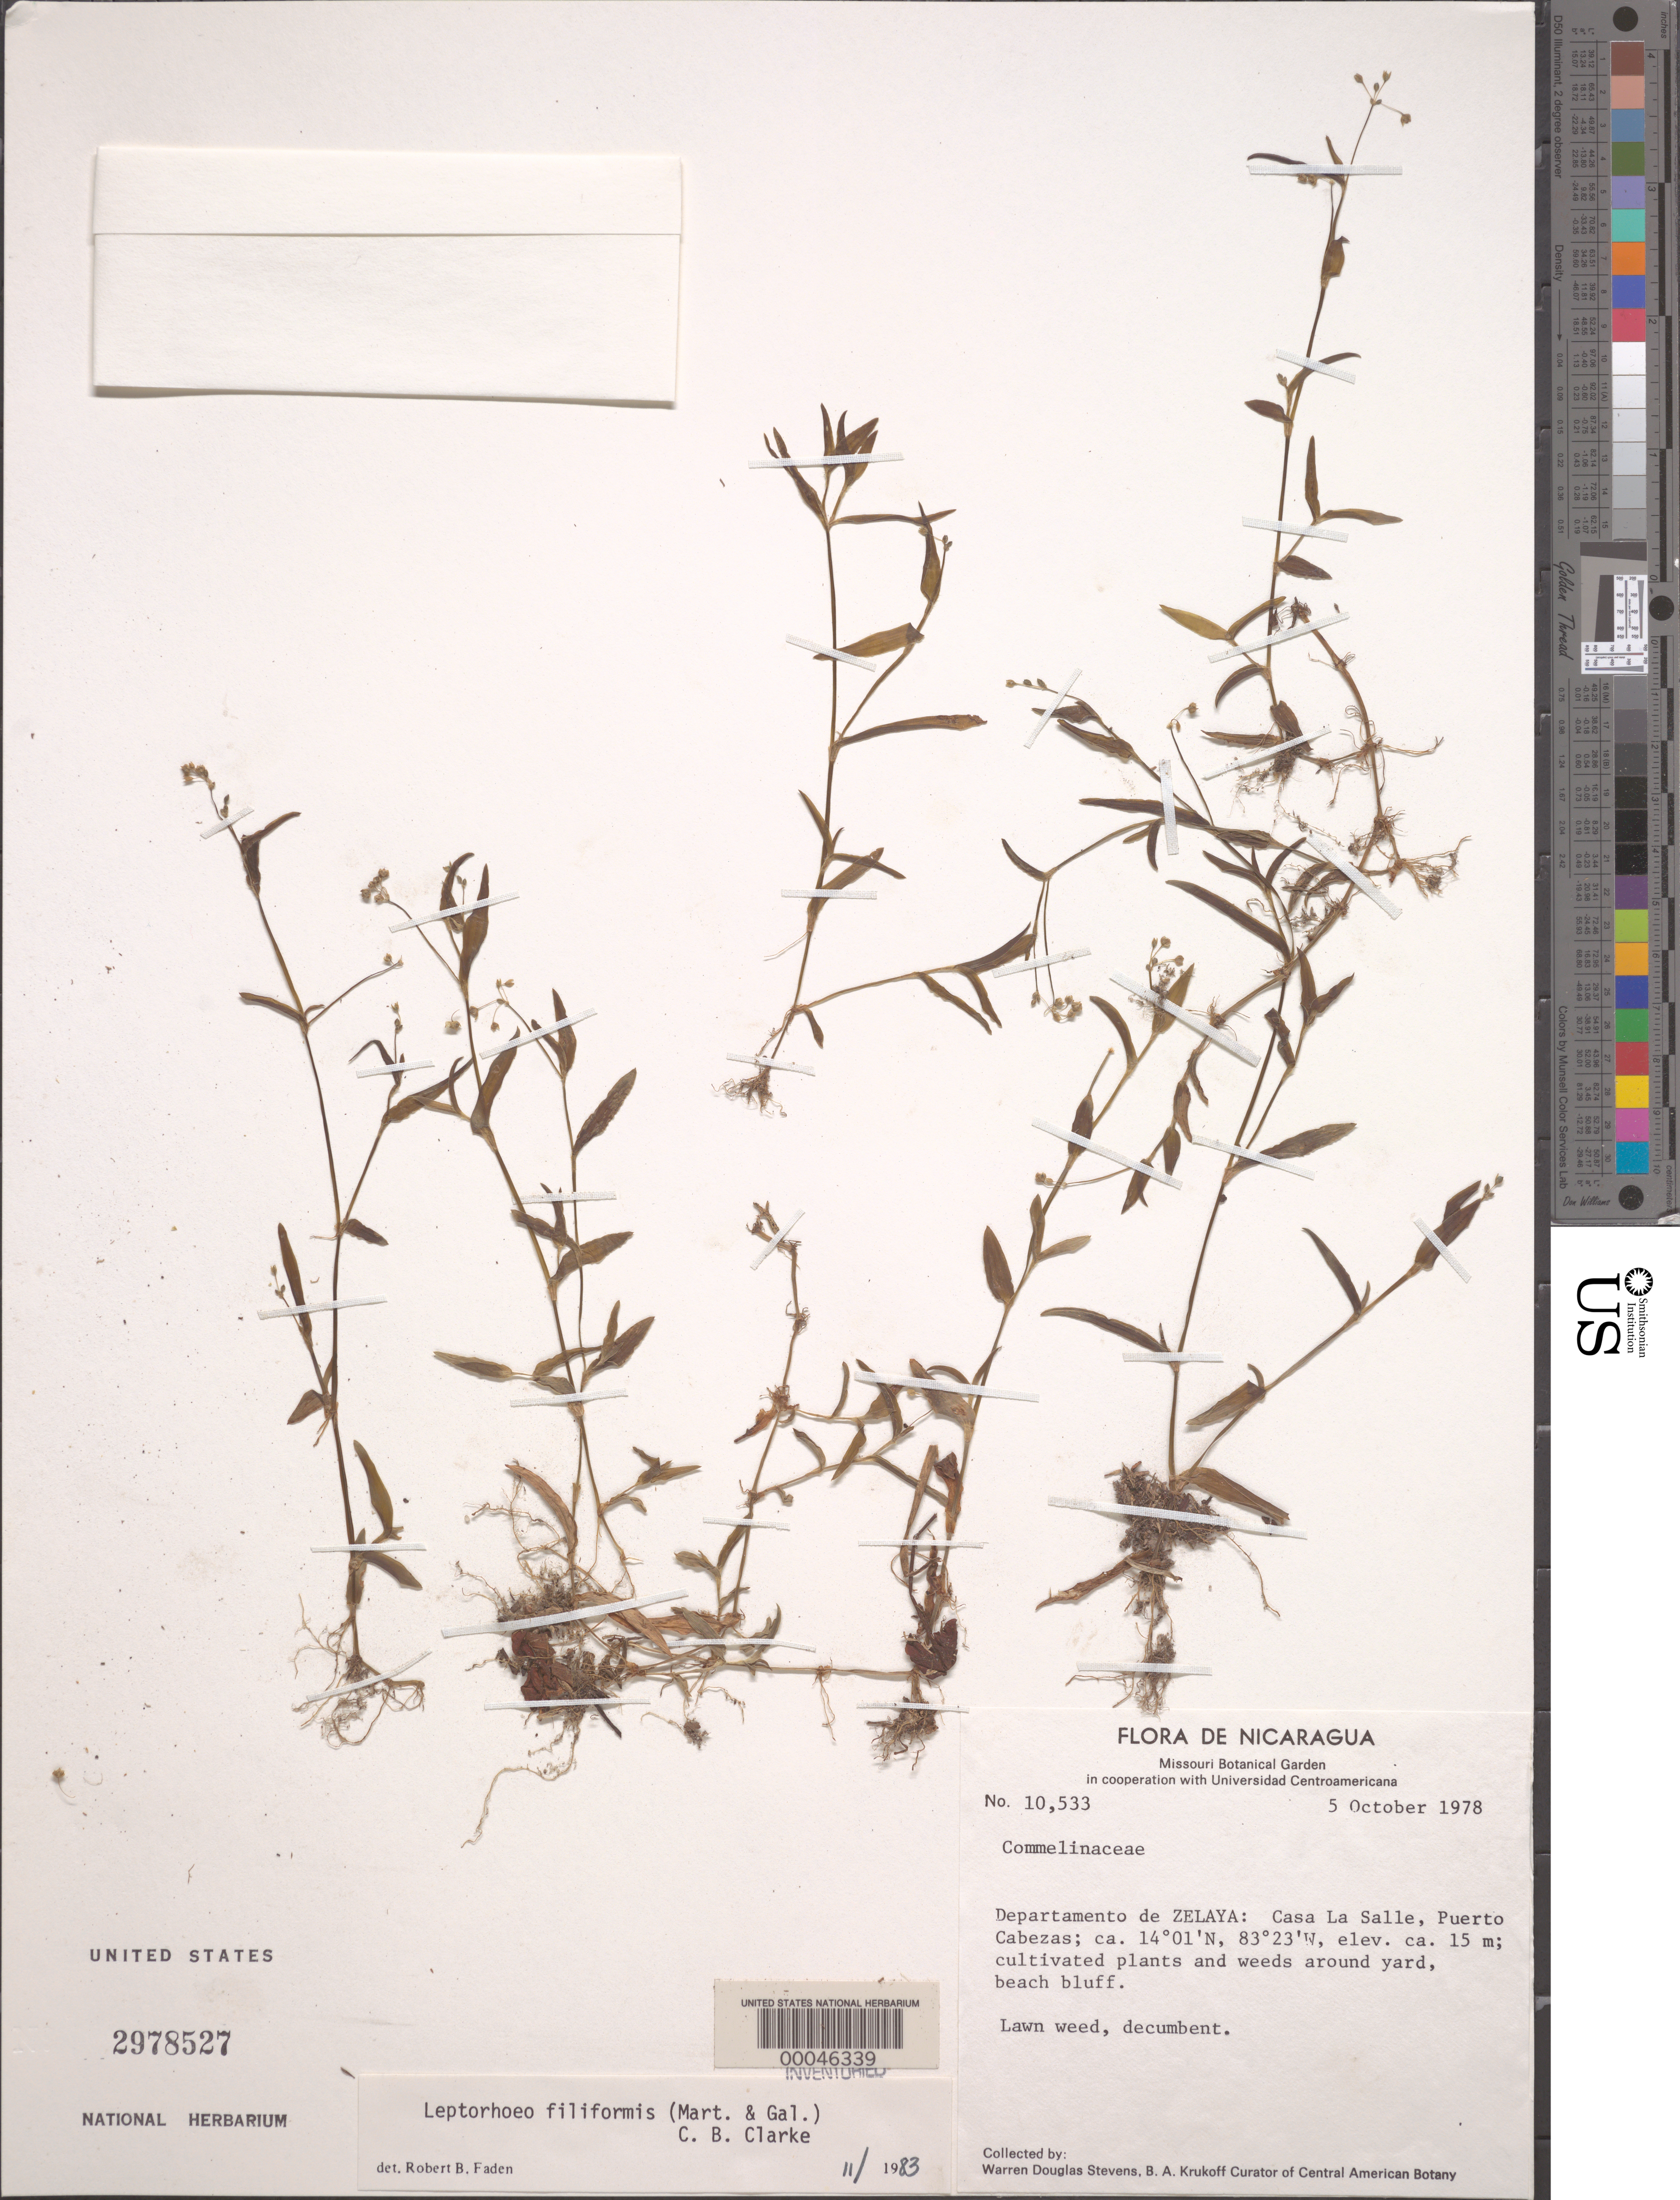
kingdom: Plantae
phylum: Tracheophyta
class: Liliopsida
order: Commelinales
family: Commelinaceae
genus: Callisia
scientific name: Callisia filiformis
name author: (M. Martens & Galeotti) D.R. Hunt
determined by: Faden, Robert B., (US), Smithsonian Institution - National Museum of Natural History (UNITED STATES)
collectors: D. Stevens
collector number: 10533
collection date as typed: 05 Oct 1978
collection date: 1978-10-05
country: Nicaragua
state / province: Atlántico Norte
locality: Casa la salle, puerto cabezas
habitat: Lawn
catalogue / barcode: US 2978527